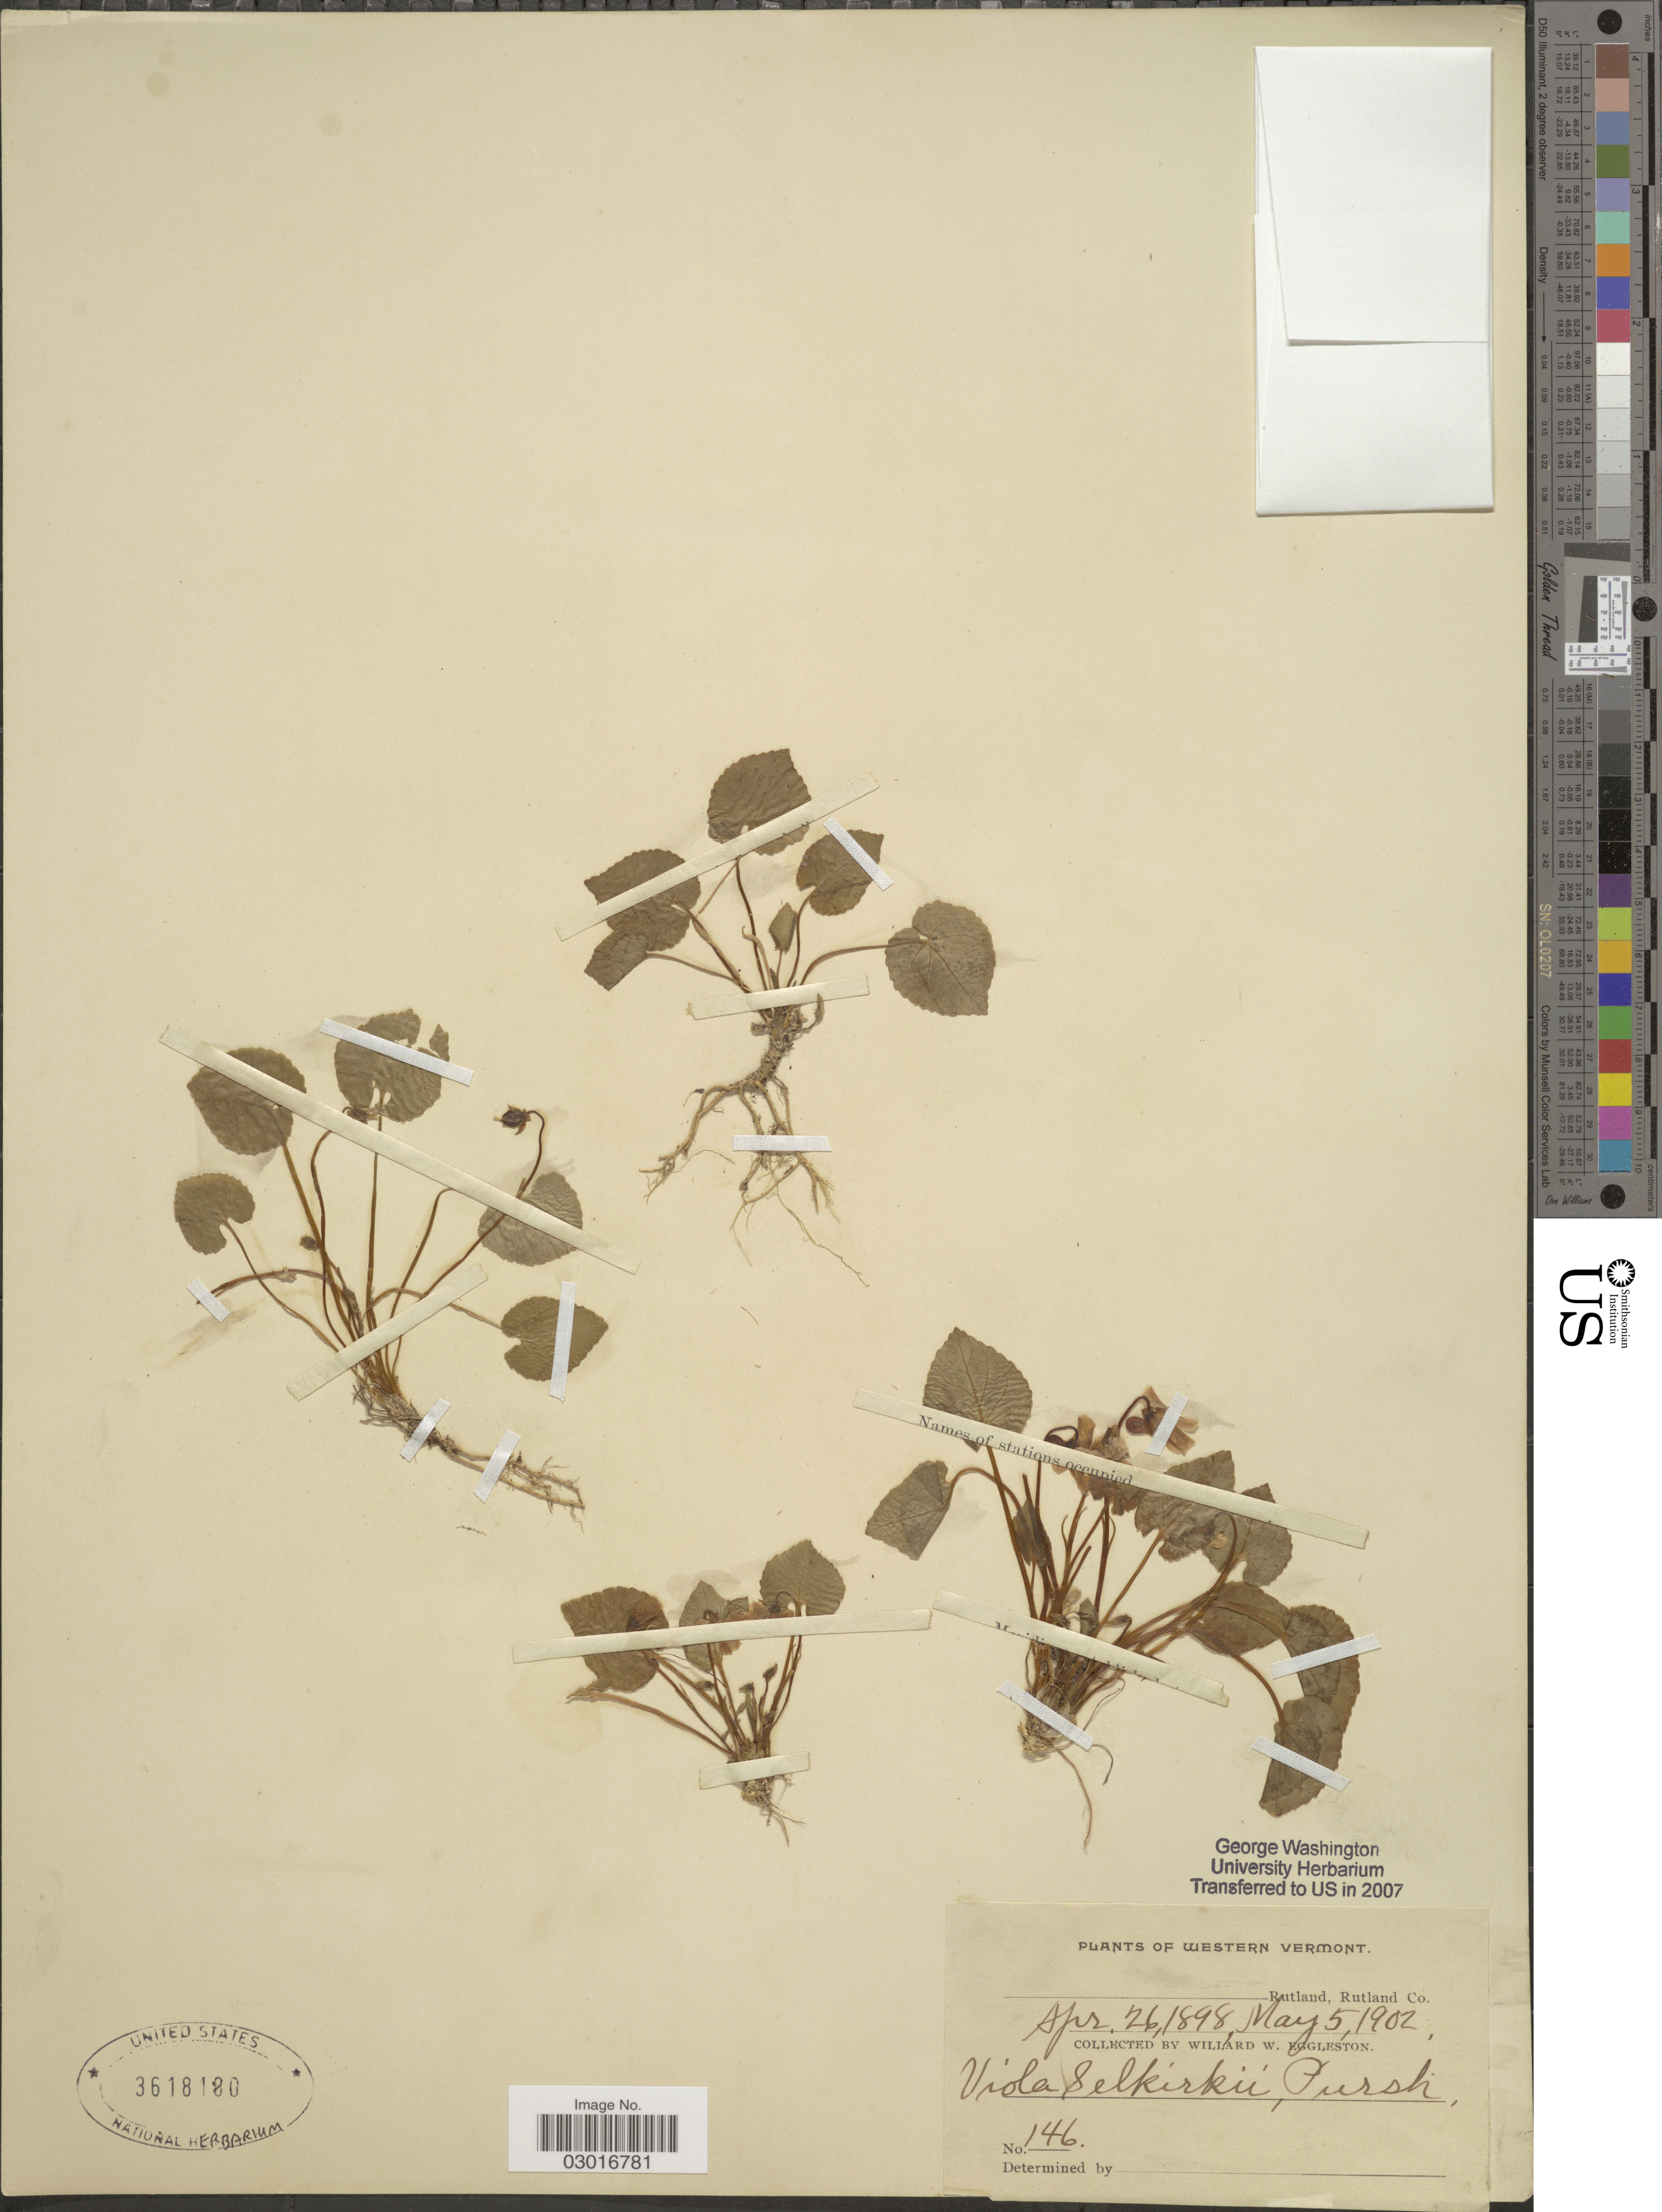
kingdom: Plantae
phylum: Tracheophyta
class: Magnoliopsida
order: Malpighiales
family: Violaceae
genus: Viola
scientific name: Viola selkirkii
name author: Pursh ex Goldie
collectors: W. W. Eggleston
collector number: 146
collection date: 1898-04-26/1902-05-05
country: United States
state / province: Vermont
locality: Western Vermont. Rutland, Rutland Co.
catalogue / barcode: US 3618180